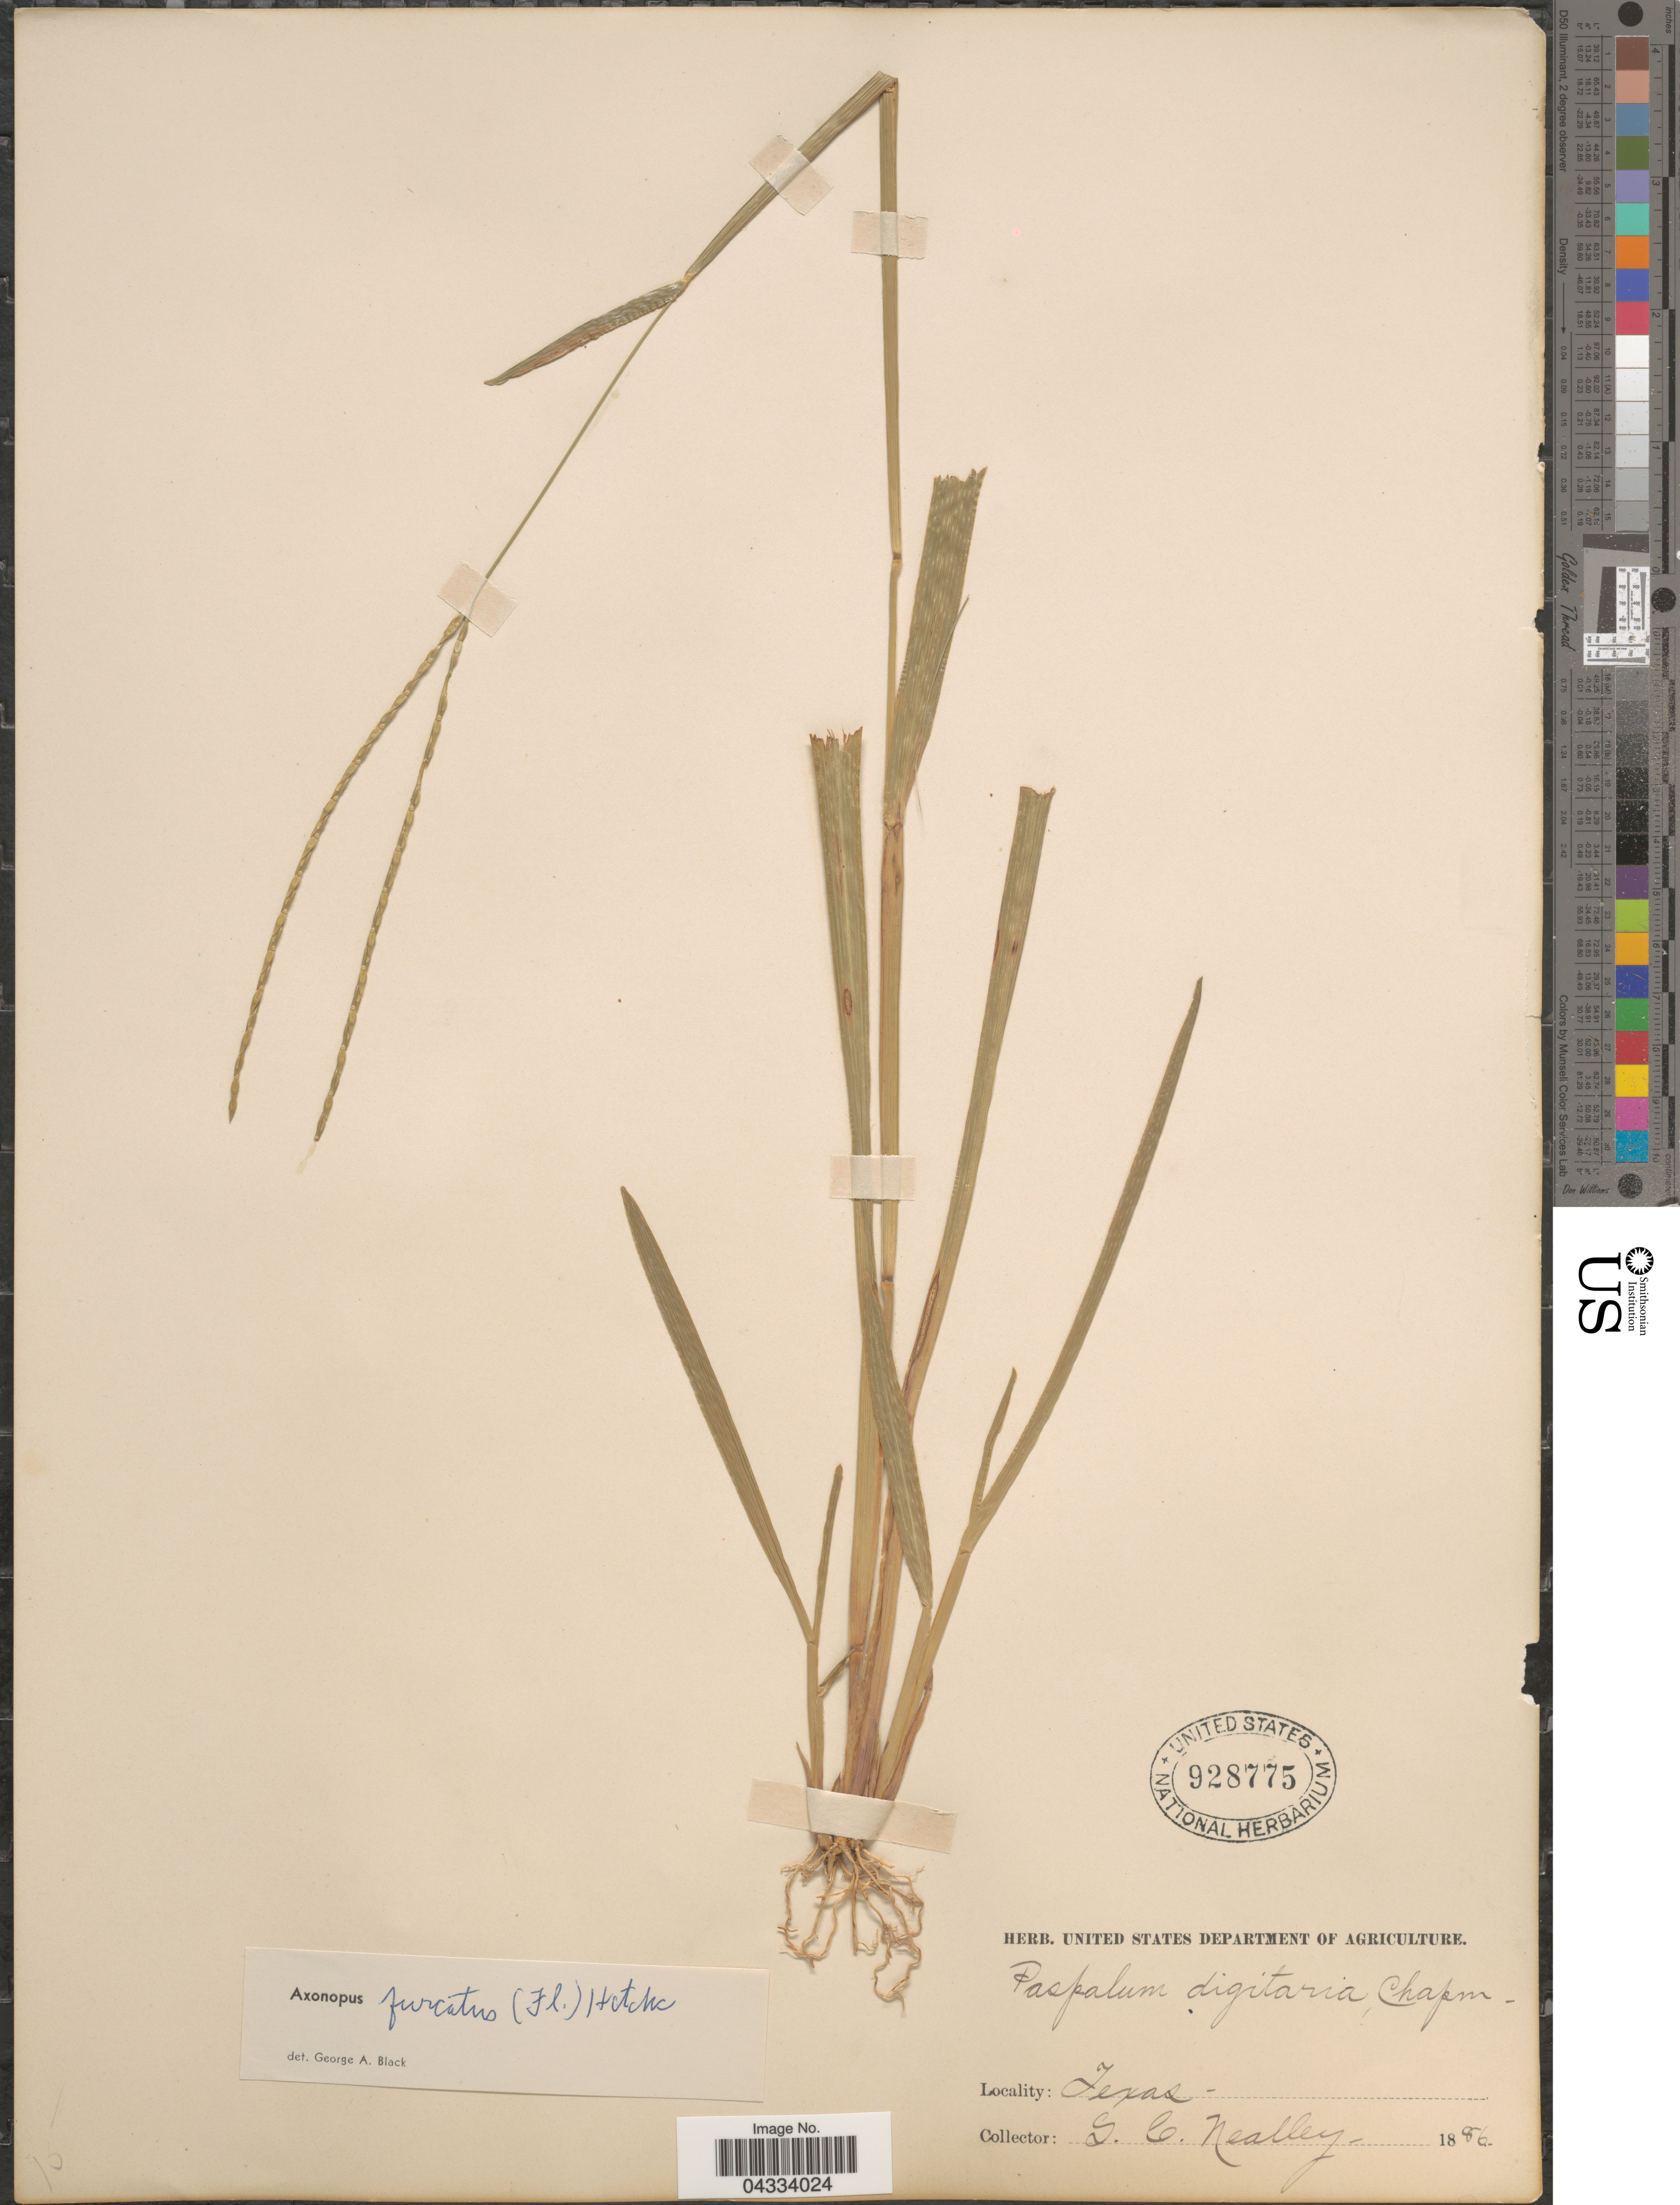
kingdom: Plantae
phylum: Tracheophyta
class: Liliopsida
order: Poales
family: Poaceae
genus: Axonopus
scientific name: Axonopus furcatus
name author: (Flüggé) Hitchc.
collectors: G. C. Nealley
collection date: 1886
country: United States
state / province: Texas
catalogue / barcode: US 928775